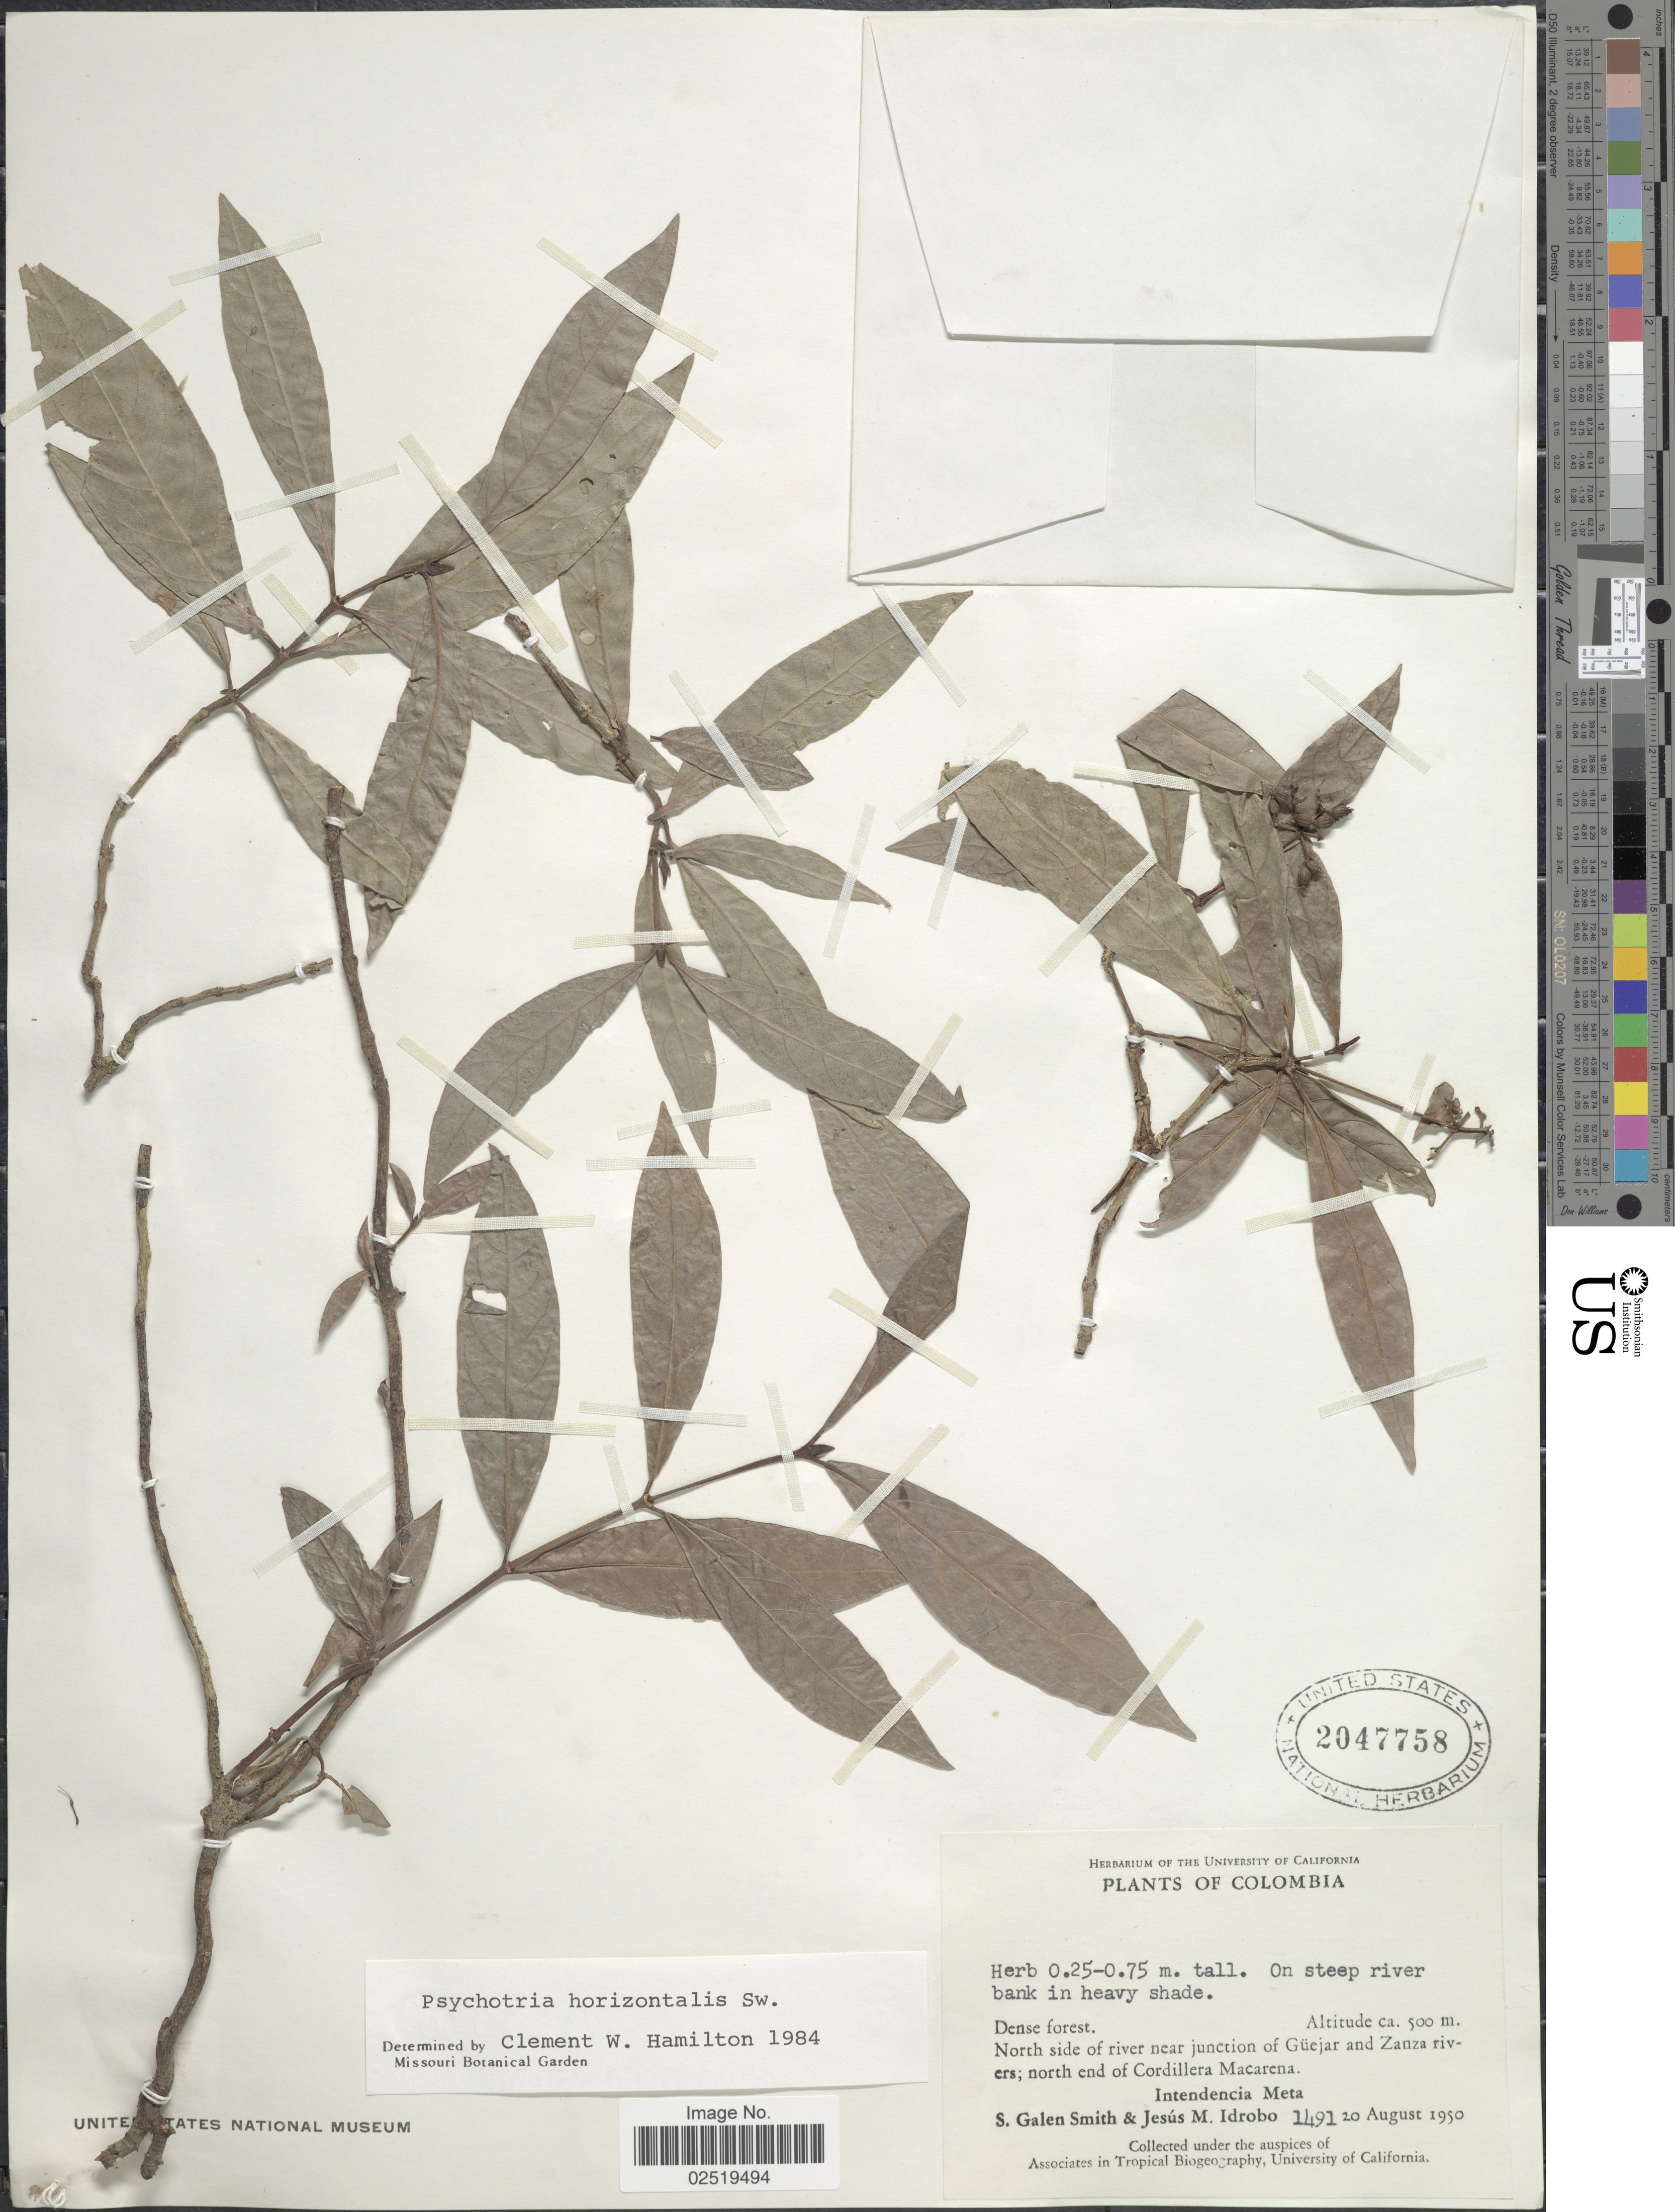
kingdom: Plantae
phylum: Tracheophyta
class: Magnoliopsida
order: Gentianales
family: Rubiaceae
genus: Psychotria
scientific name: Psychotria horizontalis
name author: Sw.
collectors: S. G. Smith & J. M. Idrobo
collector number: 1491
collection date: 1950-08-20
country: Colombia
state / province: Meta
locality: Intendencia Meta, north side of river near junction of Guejar and Zanza rivers; north end of Cordillera Macarena.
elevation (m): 500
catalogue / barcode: US 2047758